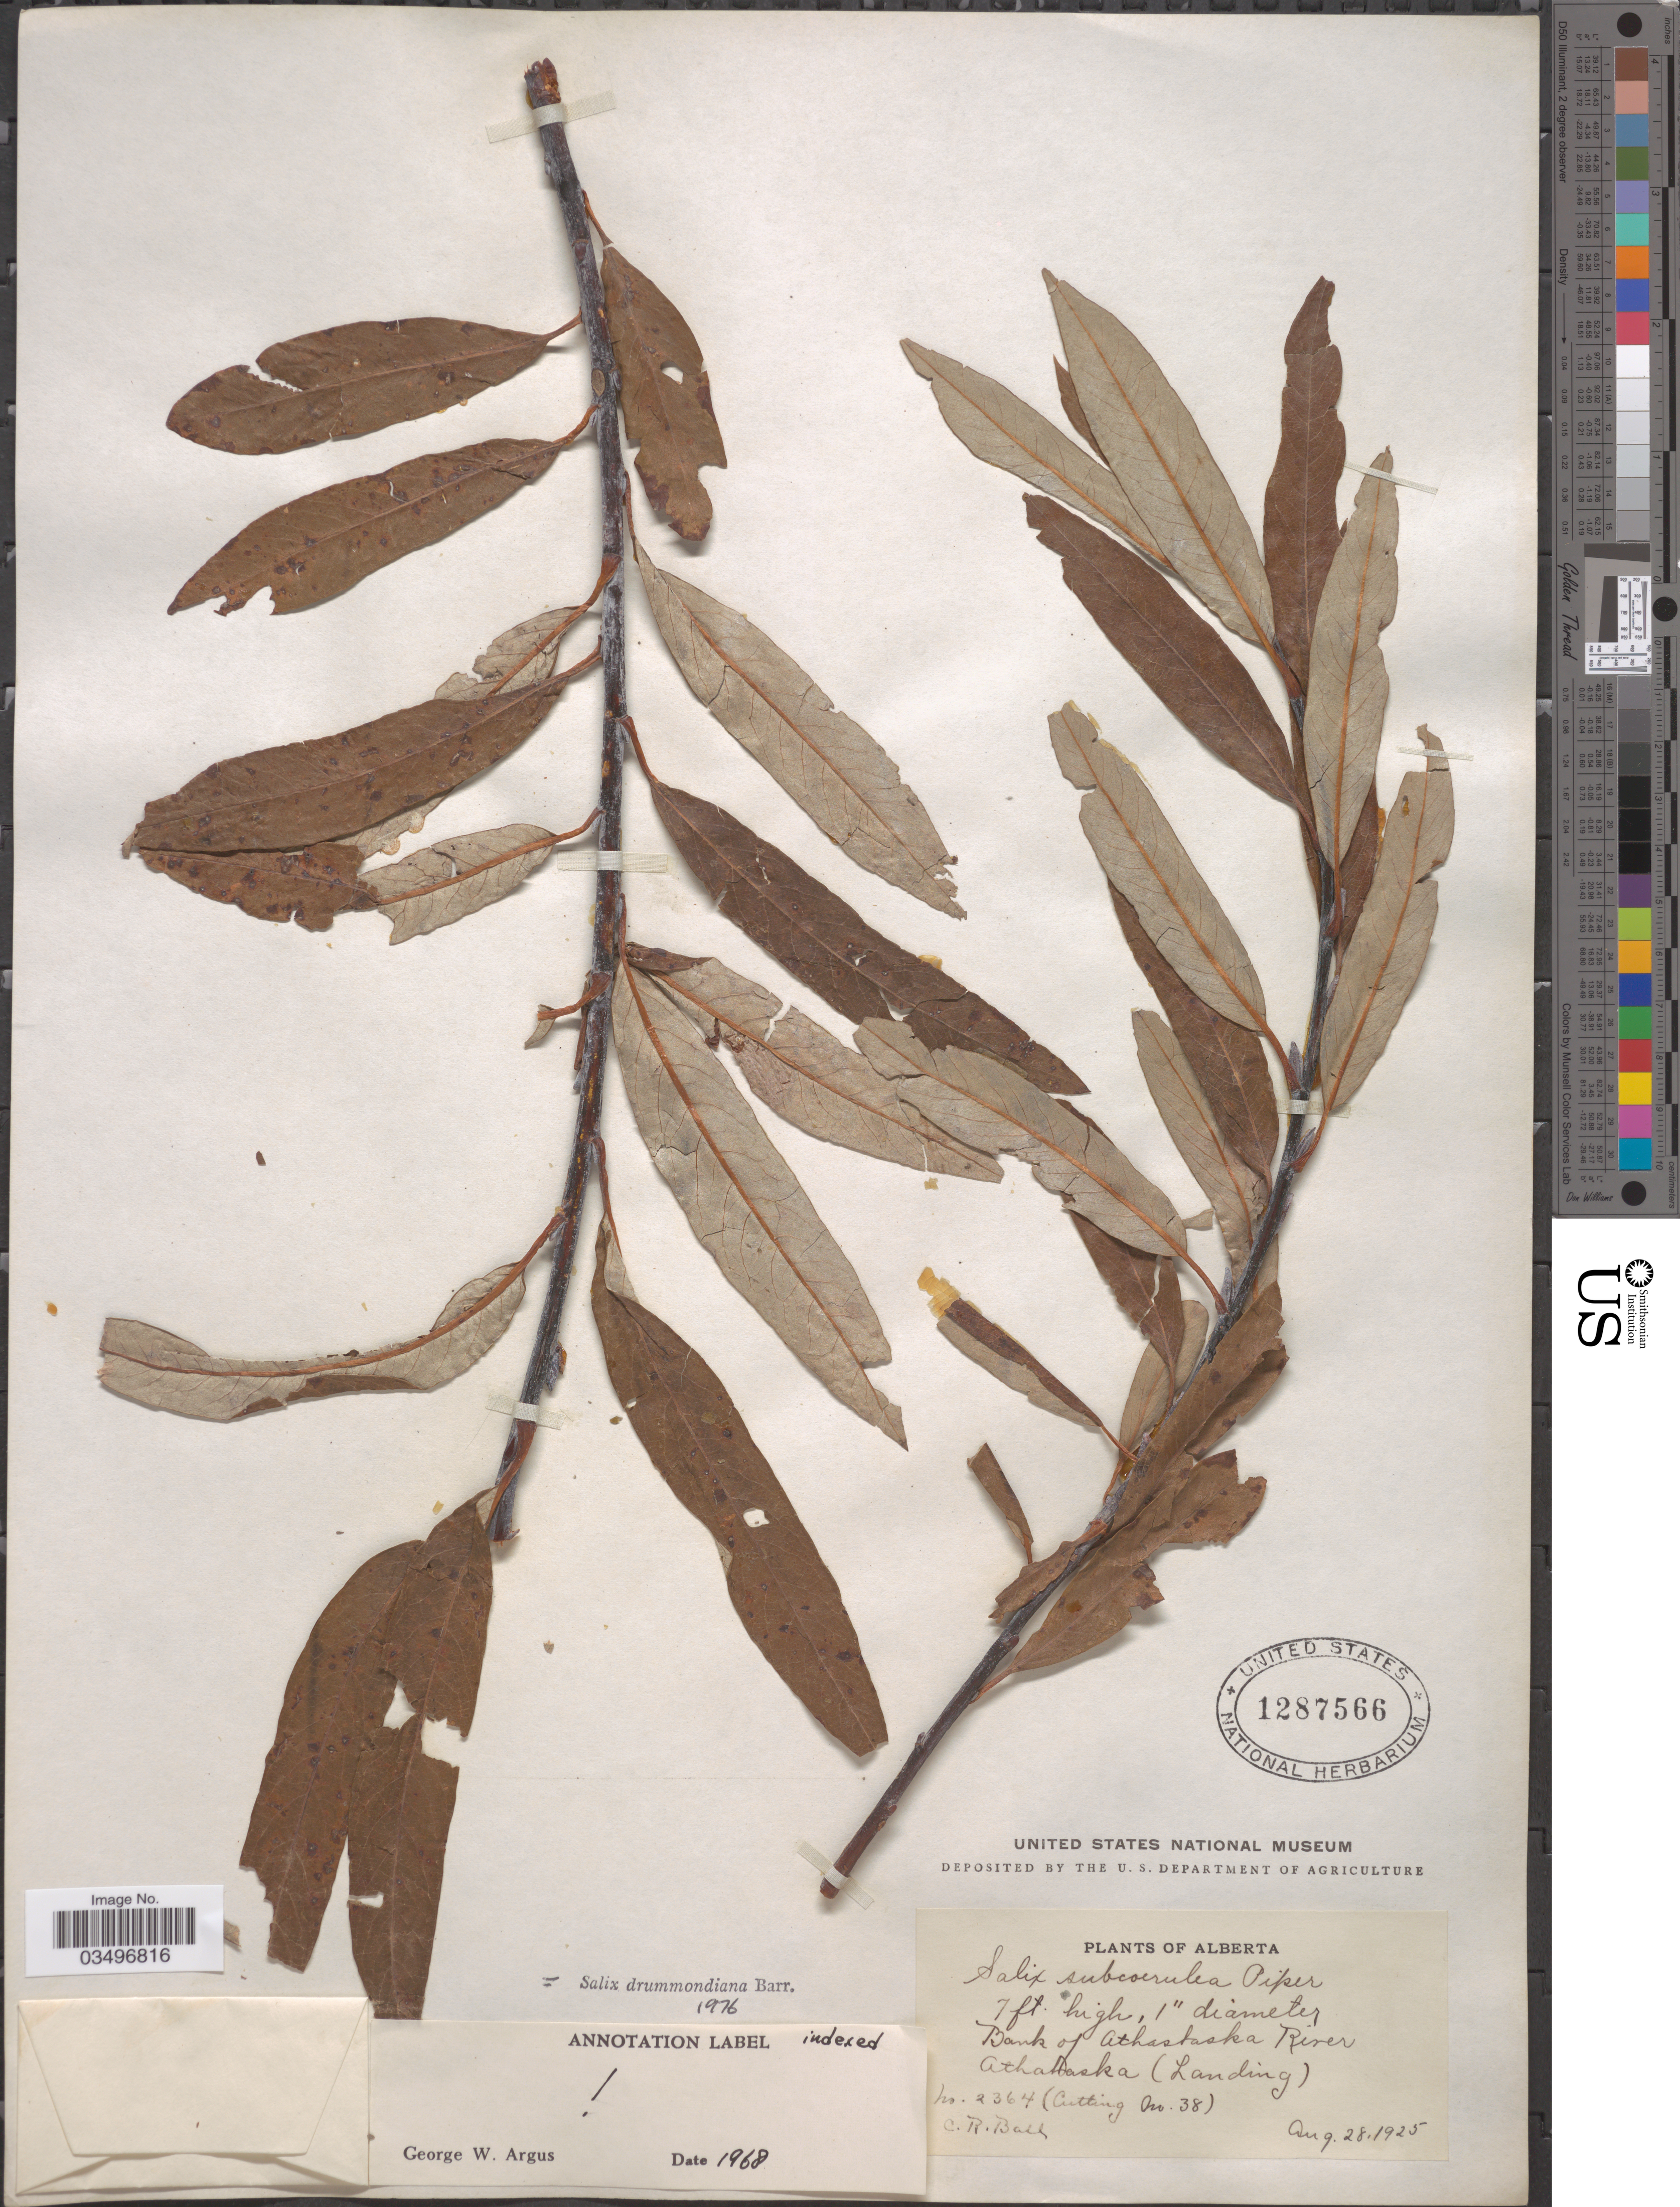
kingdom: Plantae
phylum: Tracheophyta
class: Magnoliopsida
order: Malpighiales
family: Salicaceae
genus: Salix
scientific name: Salix drummondiana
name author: Barratt ex Hook.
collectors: C. R. Ball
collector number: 2364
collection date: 1925-08-28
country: Canada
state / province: Alberta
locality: Bank of Athasbaska River. Athabaska (Landing).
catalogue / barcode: US 1287566